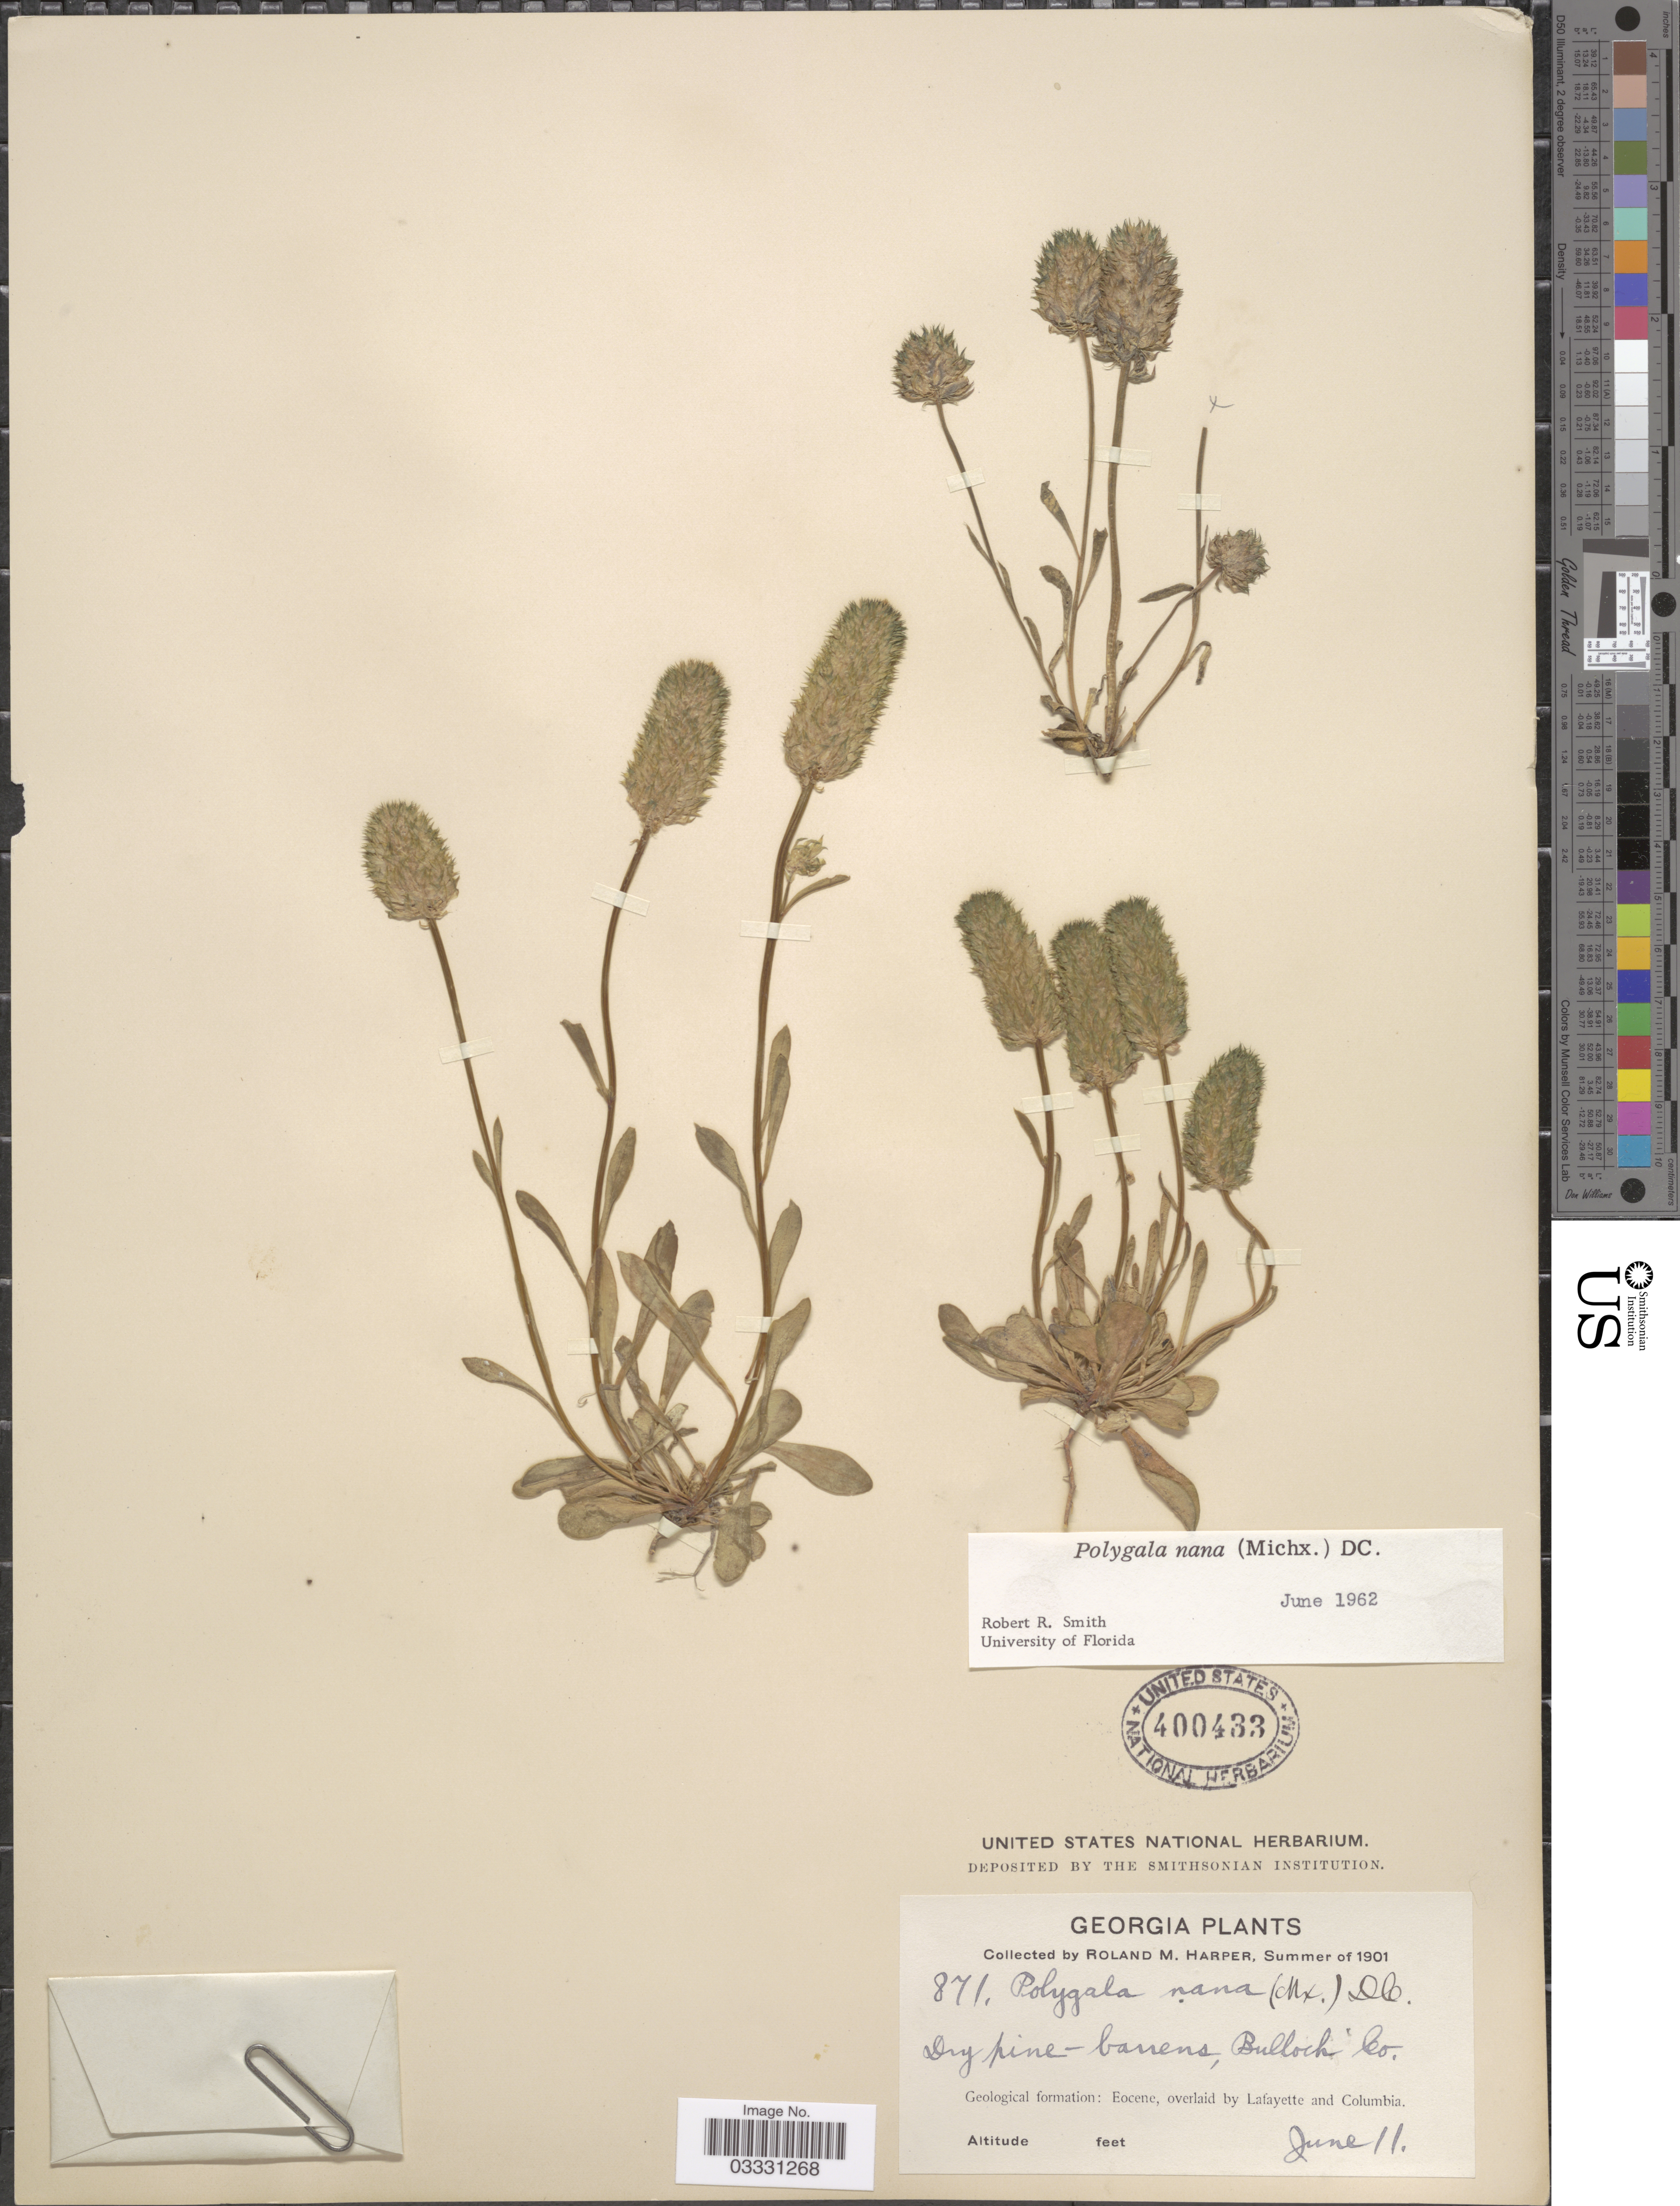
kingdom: Plantae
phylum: Tracheophyta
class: Magnoliopsida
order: Fabales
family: Polygalaceae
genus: Polygala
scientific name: Polygala nana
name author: (Michx.) DC.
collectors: R. M. Harper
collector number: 871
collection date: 1901-06-11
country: United States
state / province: Georgia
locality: Bullock Co. Geological formation: Eocene, overlaid by Lafayette and Columbia.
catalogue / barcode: US 400433